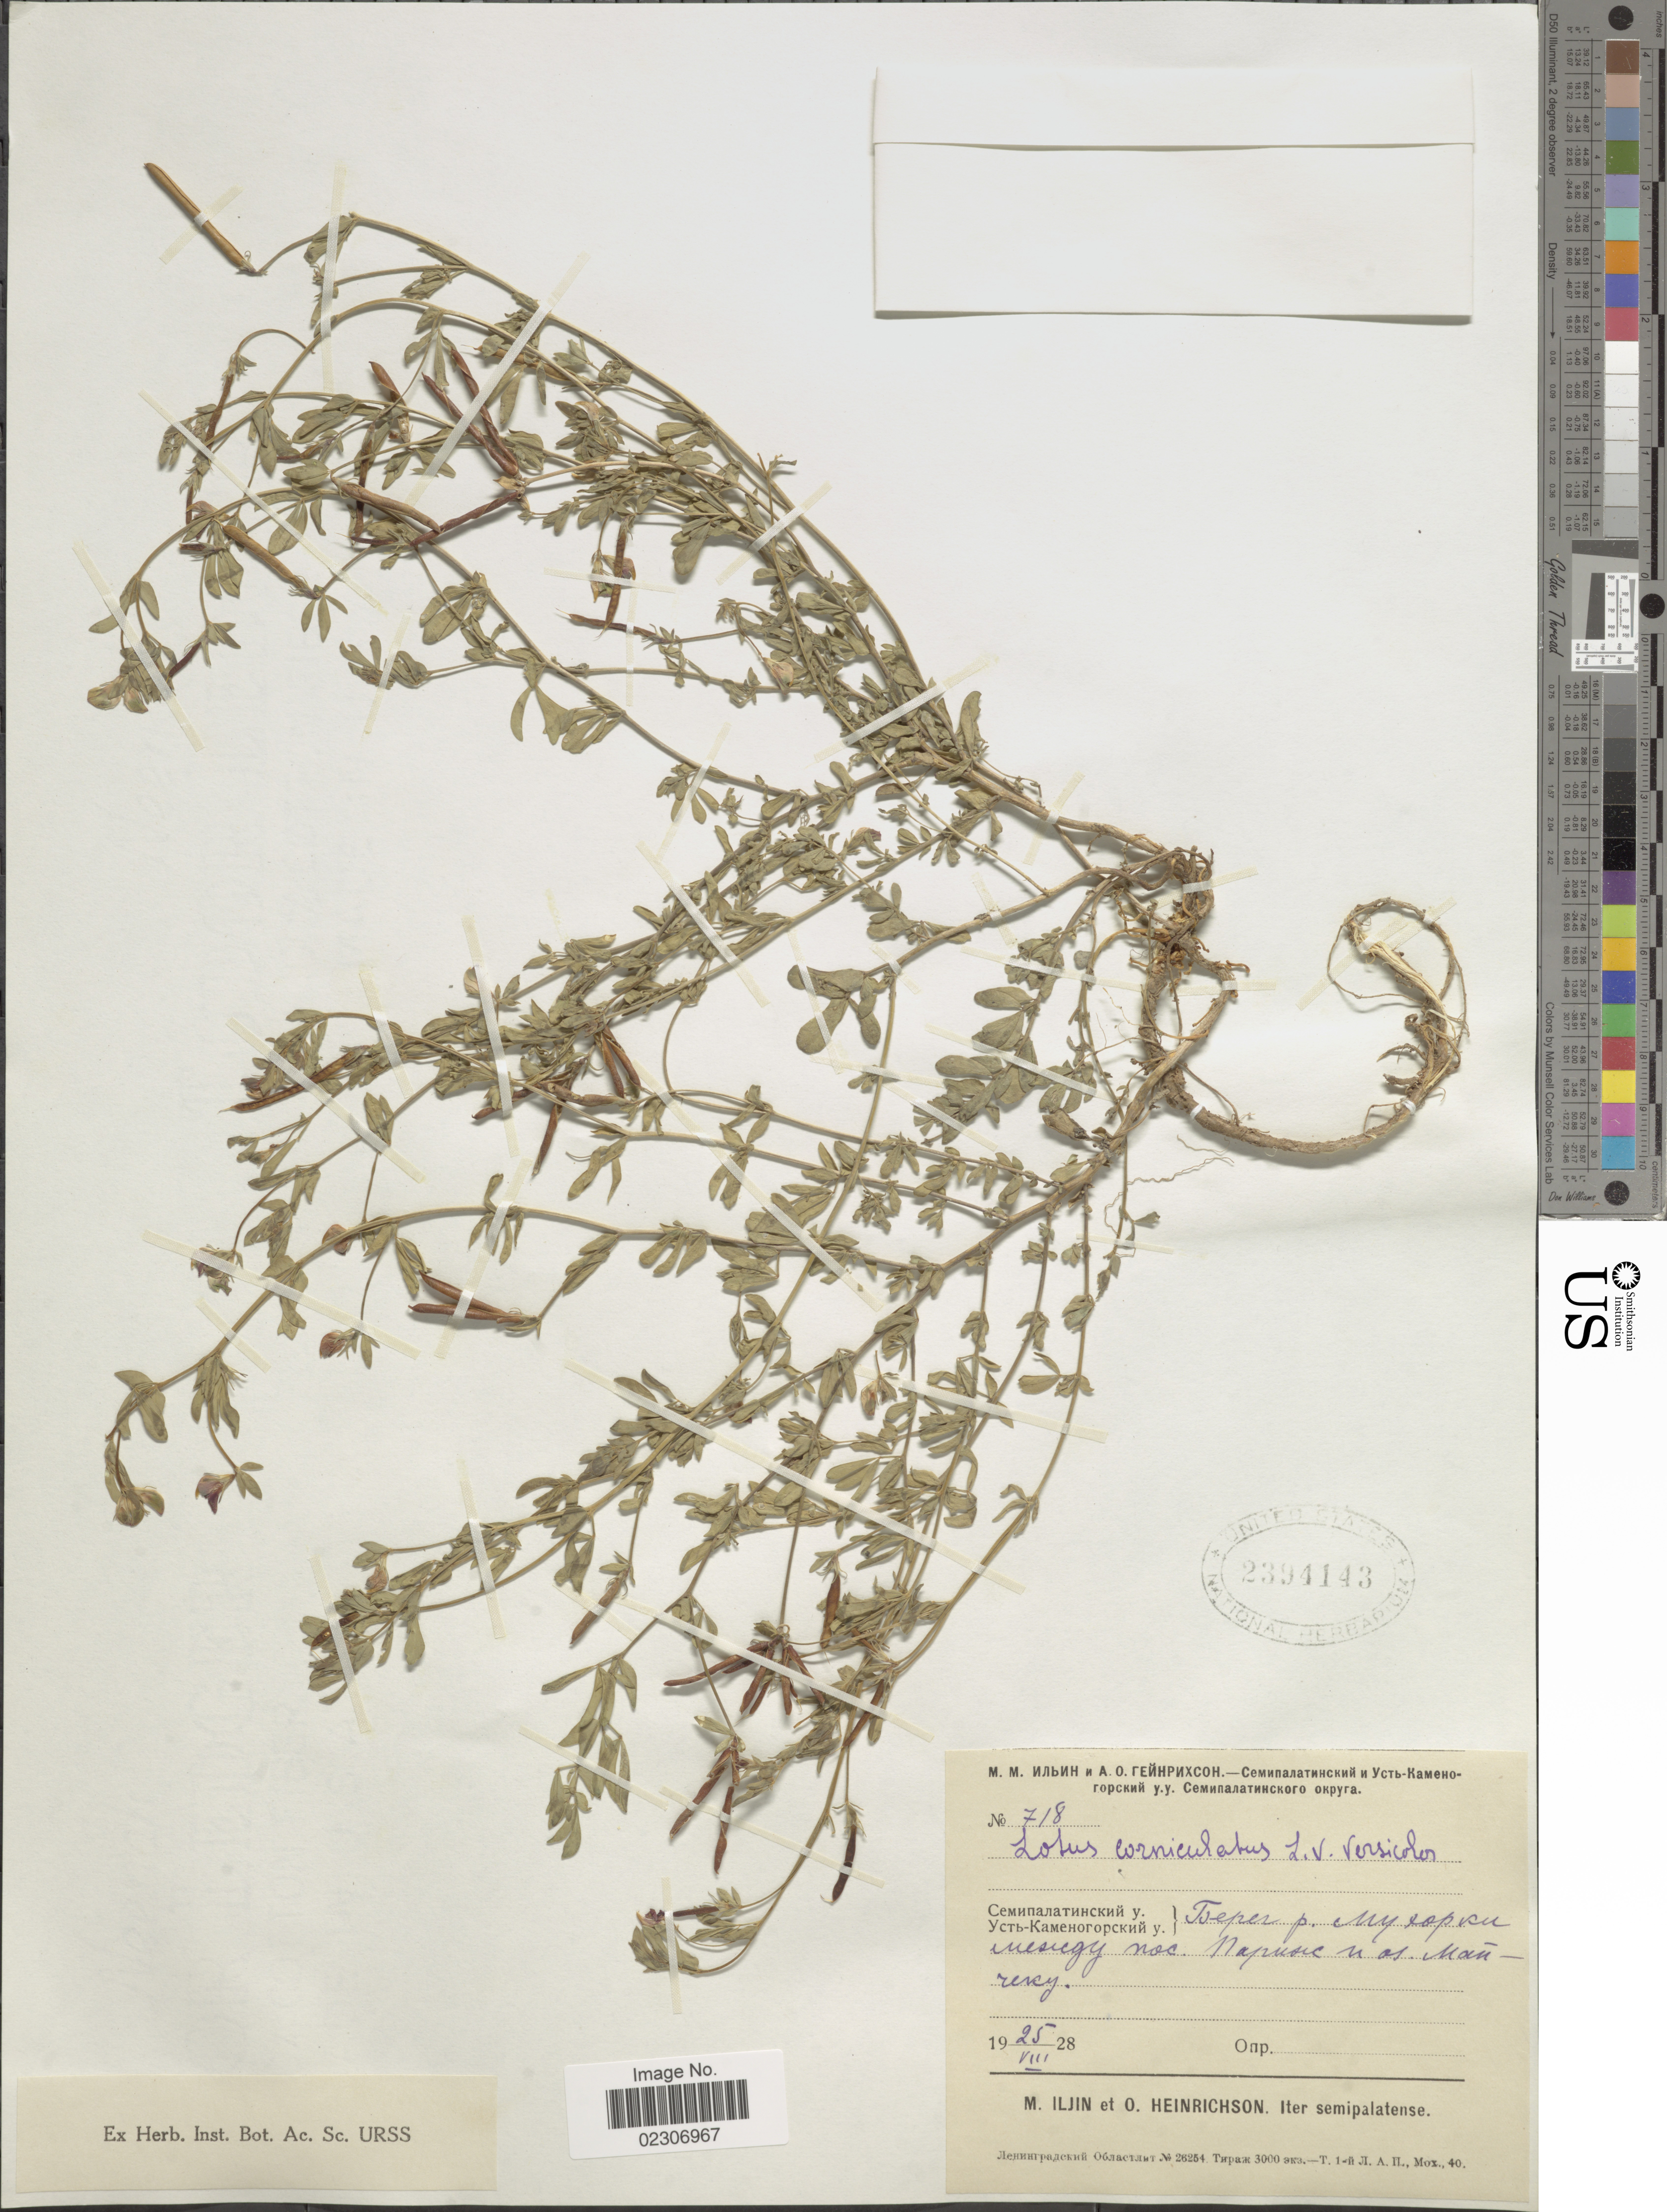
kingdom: Plantae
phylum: Tracheophyta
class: Magnoliopsida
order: Fabales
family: Fabaceae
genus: Lotus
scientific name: Lotus corniculatus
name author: L.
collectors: M. Iljin & O. Heinrichson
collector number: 718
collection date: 1928-08-25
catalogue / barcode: US 2394143